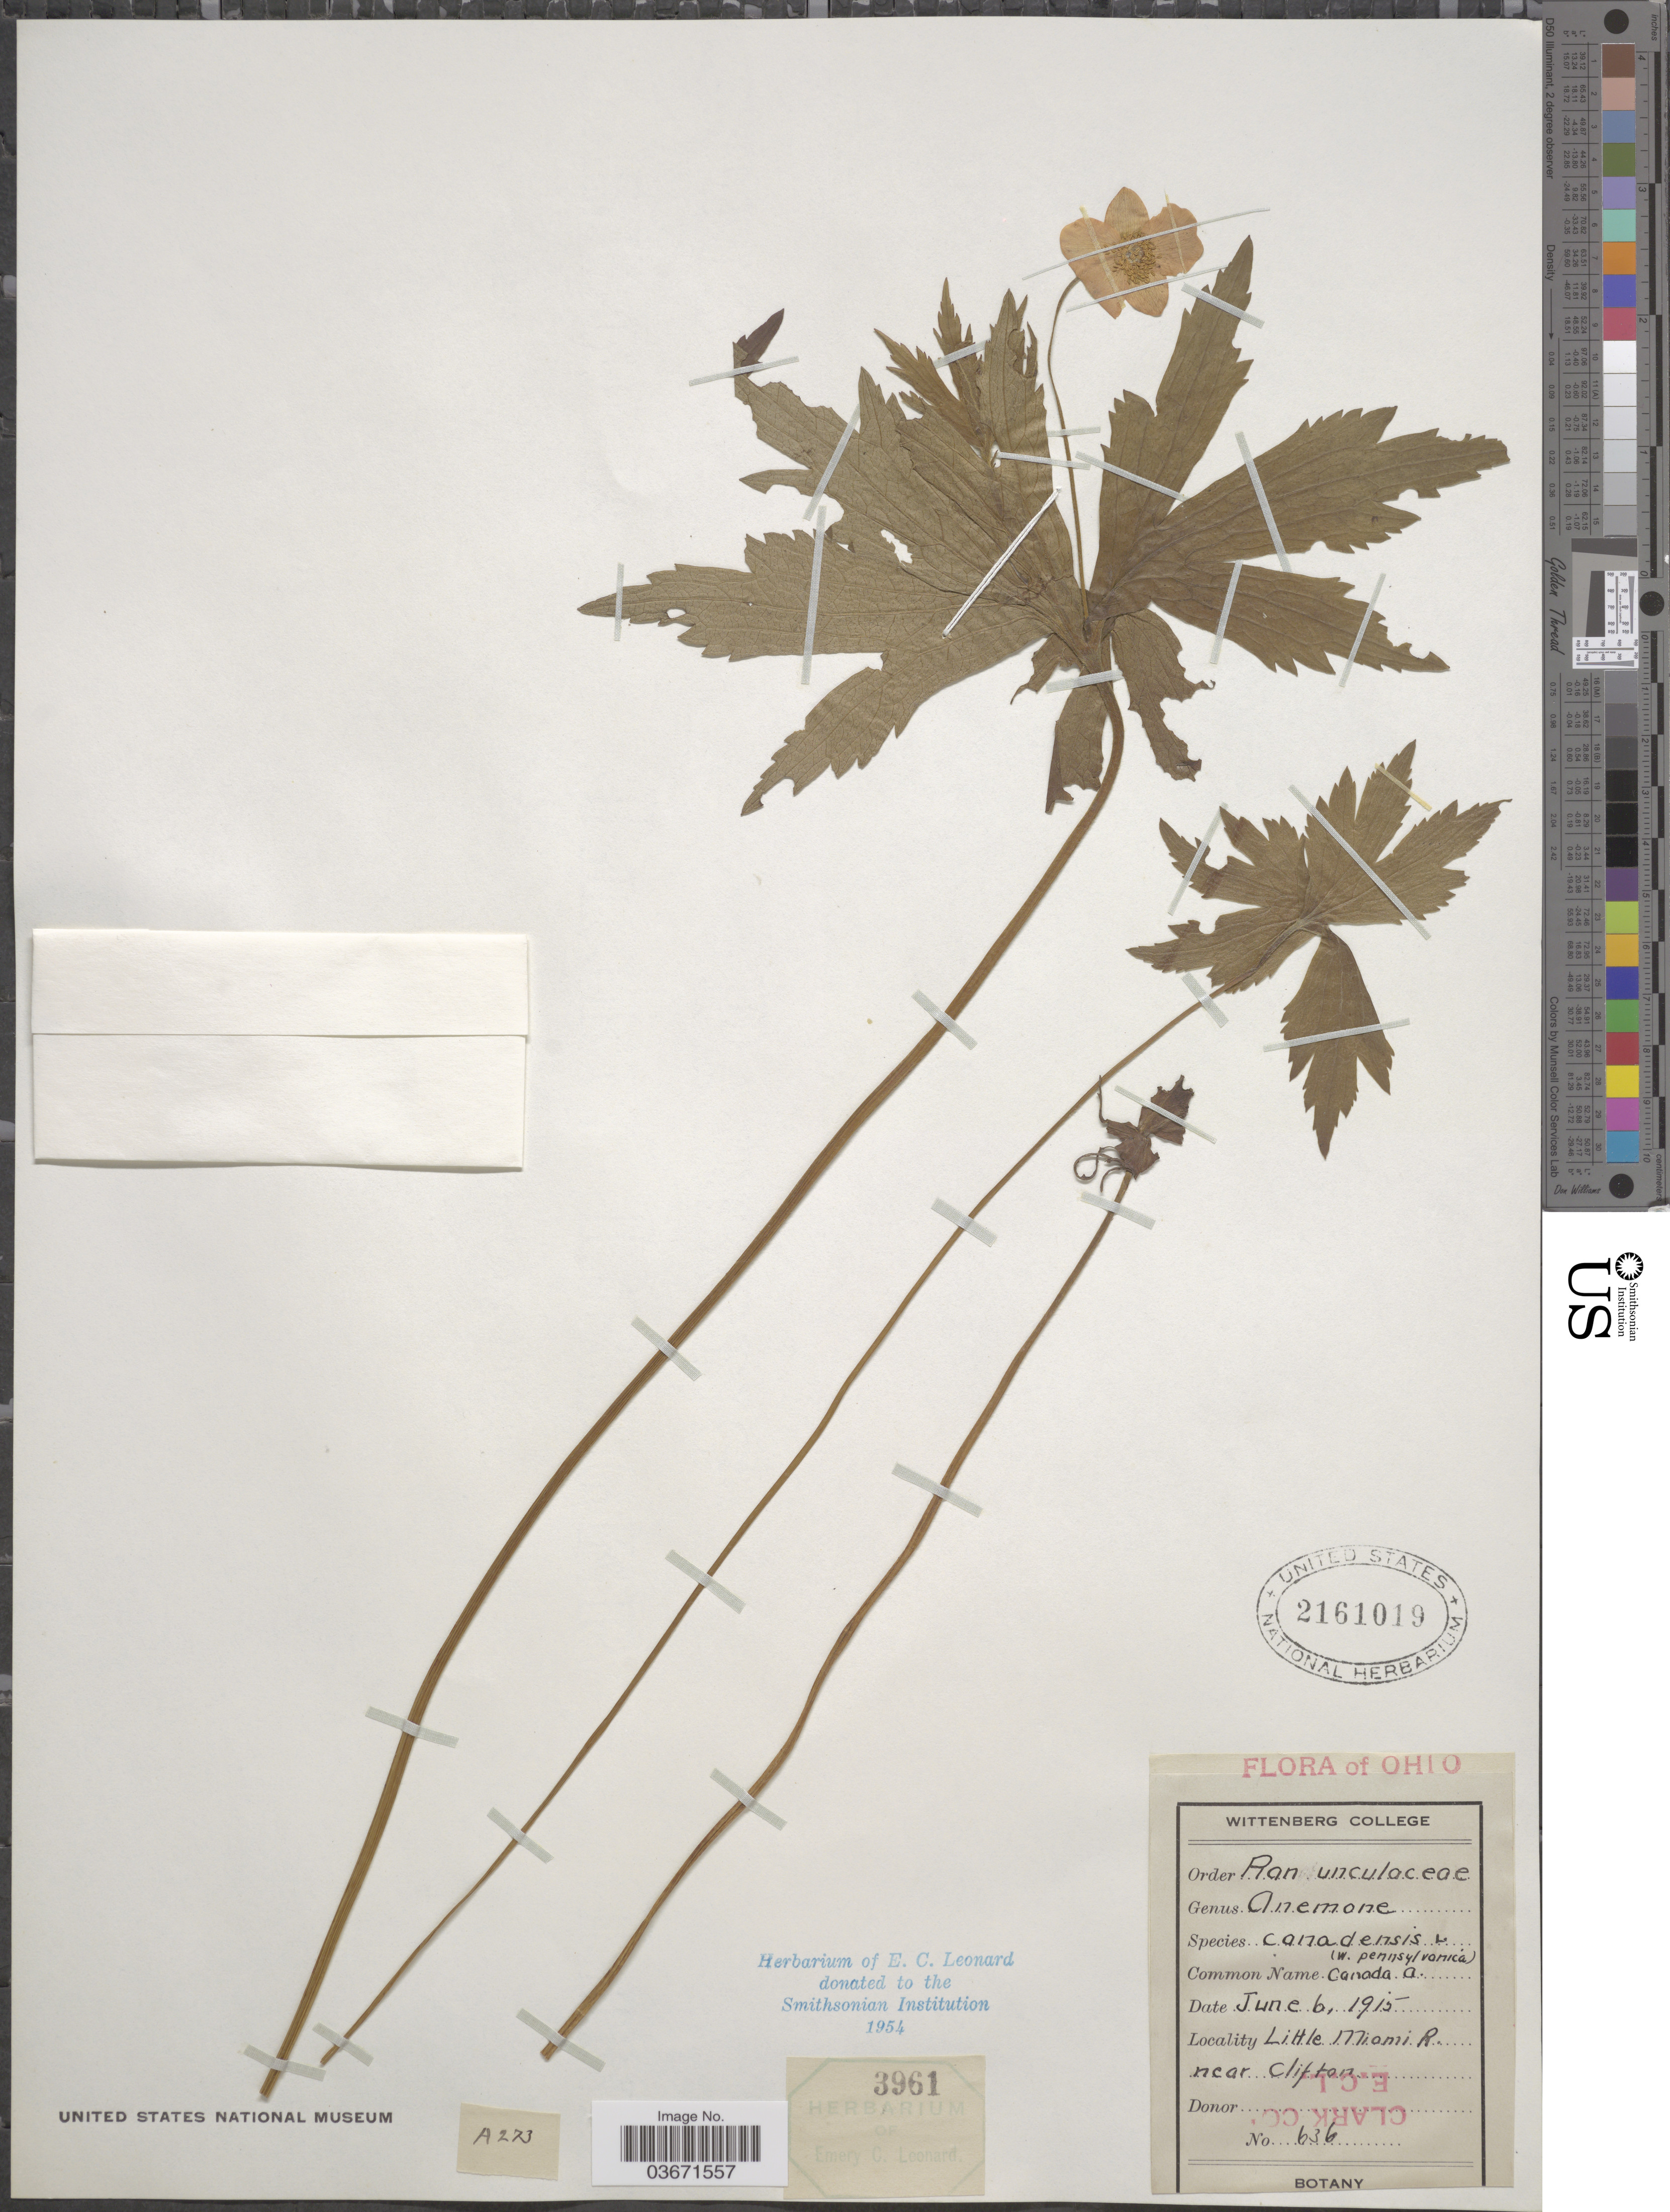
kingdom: Plantae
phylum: Tracheophyta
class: Magnoliopsida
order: Ranunculales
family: Ranunculaceae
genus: Anemone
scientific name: Anemone canadensis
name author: L.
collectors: E. C. Leonard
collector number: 636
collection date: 1915-06-06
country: United States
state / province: Ohio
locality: Little Miami R. near Clifton. Clark Co.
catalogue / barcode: US 2161019